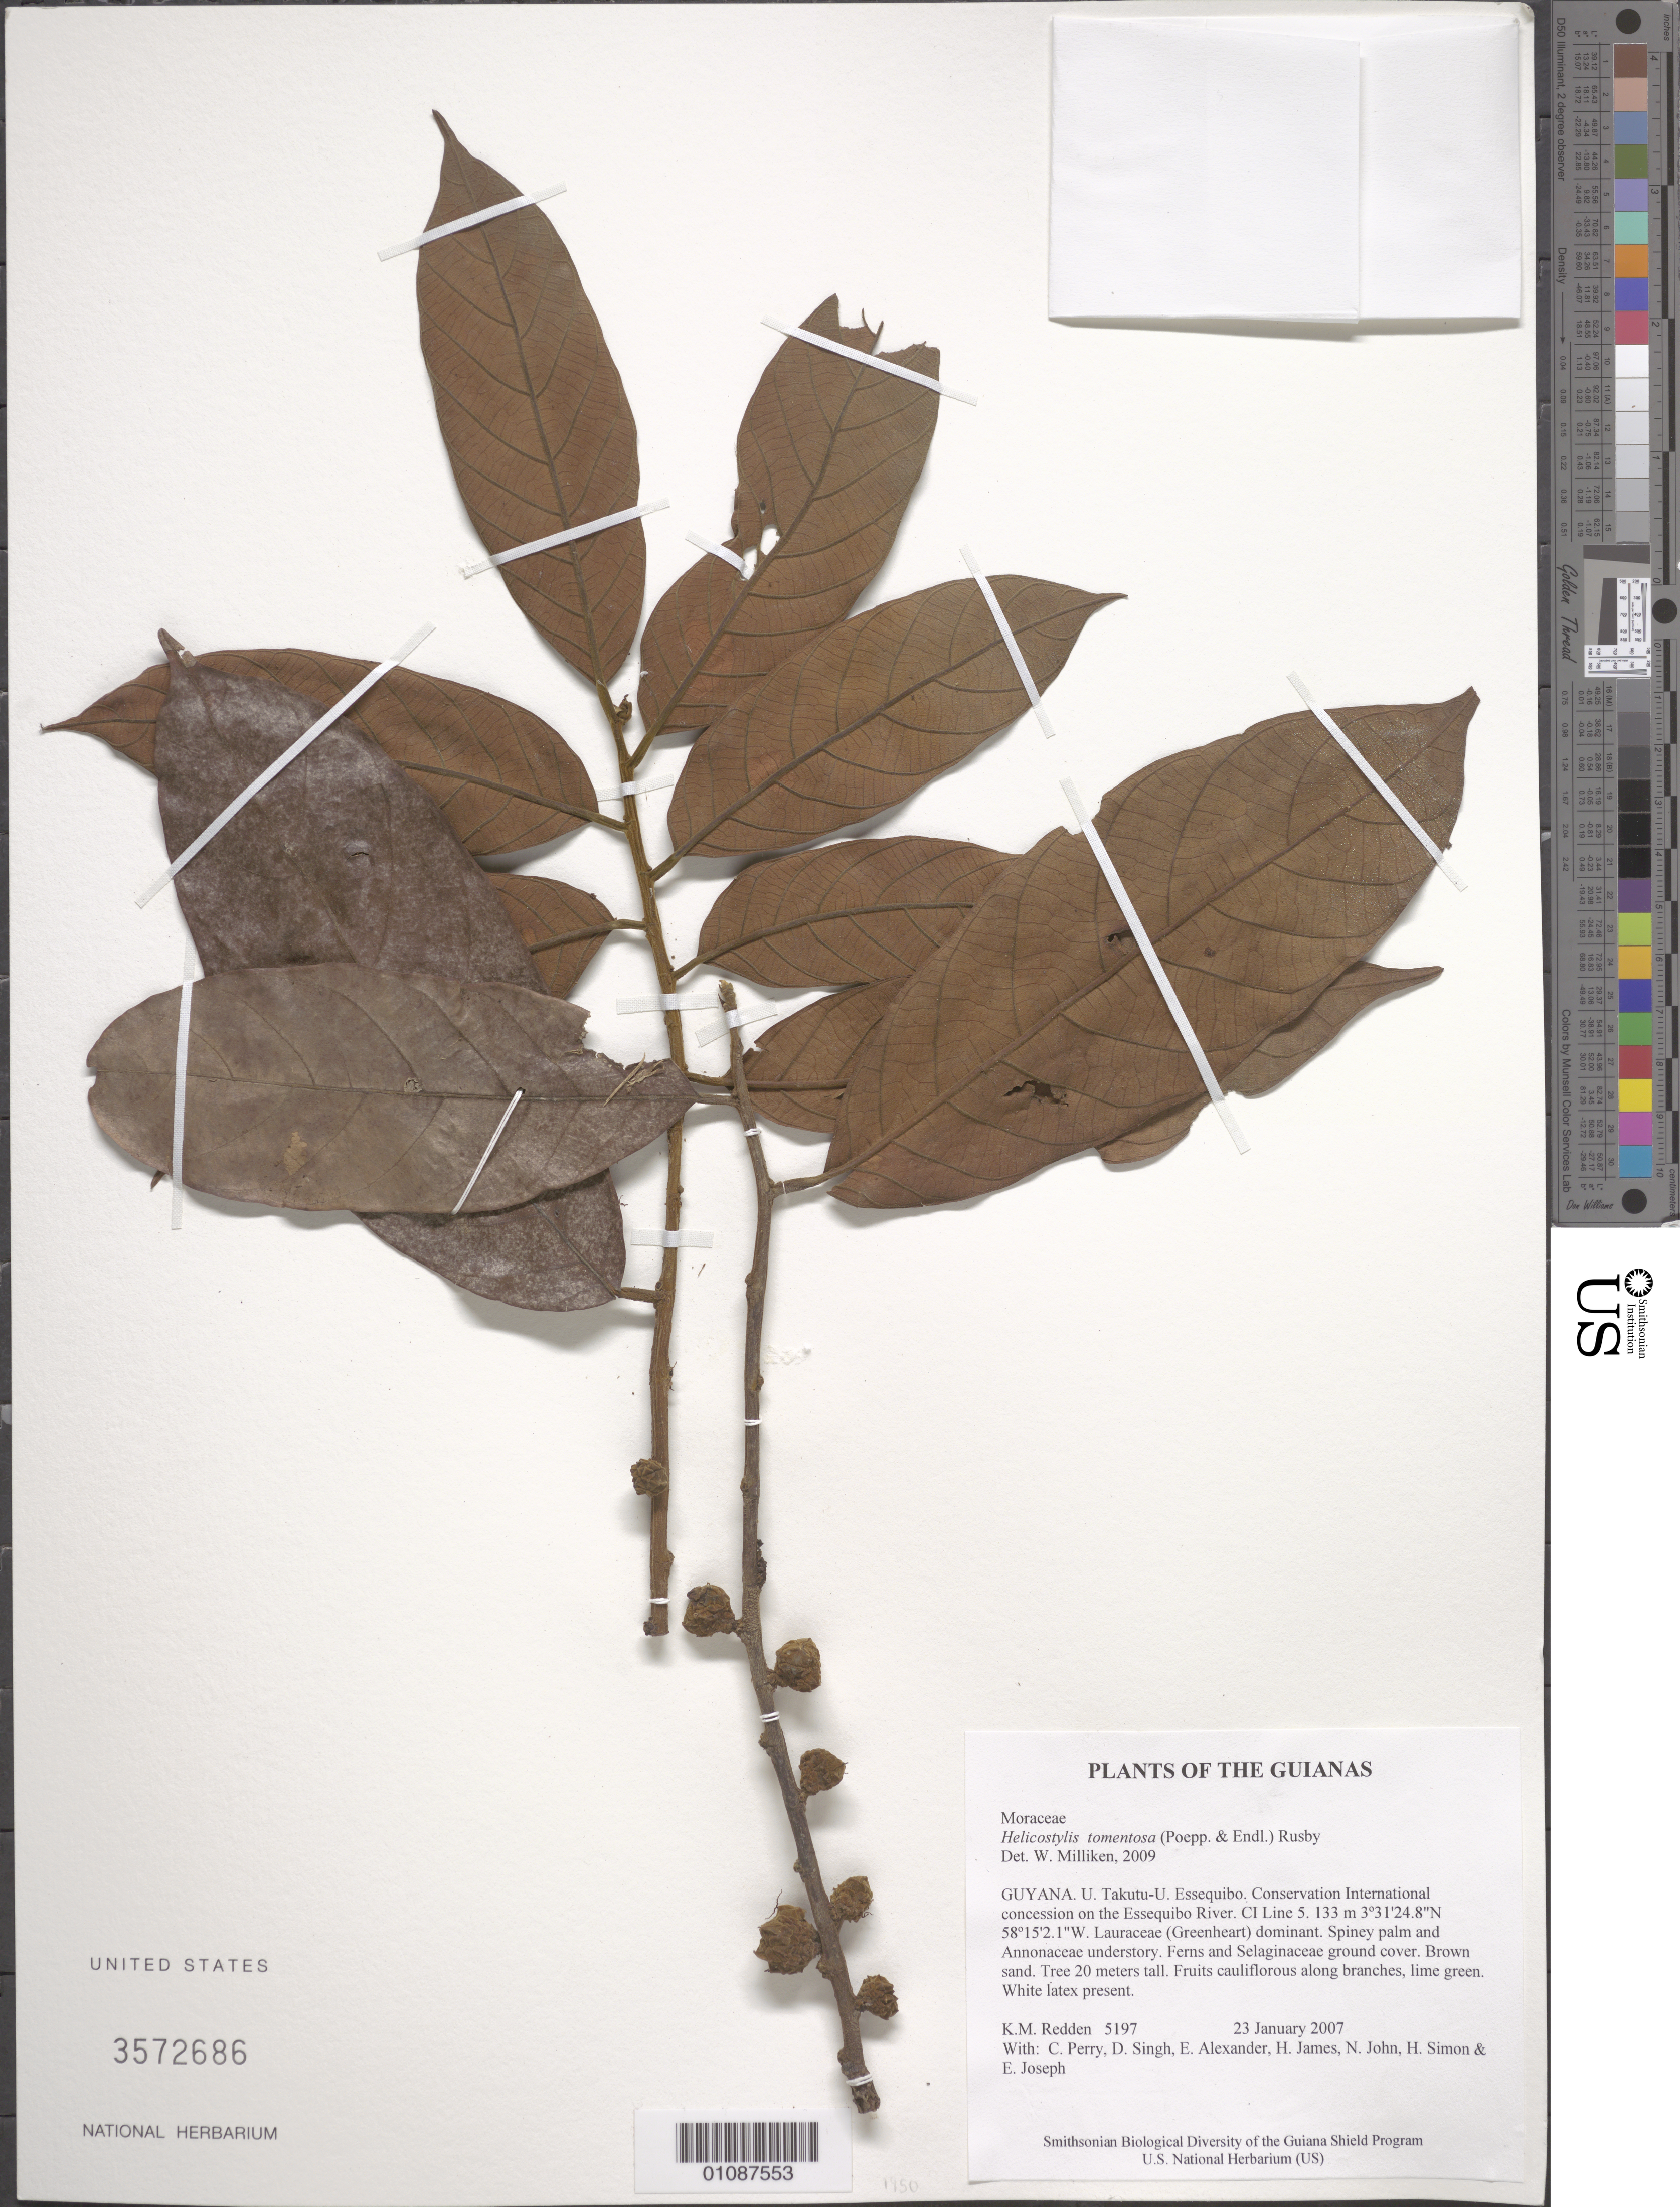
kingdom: Plantae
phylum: Tracheophyta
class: Magnoliopsida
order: Rosales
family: Moraceae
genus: Helicostylis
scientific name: Helicostylis tomentosa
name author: (Poepp. & Endl.) Rusby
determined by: Milliken, W., (UNITED KINGDOM)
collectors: K. M. Redden, C. Perry, D. Singh, E. Alexander, H. James, N. John, H. Simon & E. Joseph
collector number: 5197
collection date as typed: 23 January 2007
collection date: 2007-01-23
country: Guyana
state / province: U. Takutu-U. Essequibo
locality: Conservation International concession on the Essequibo River. CI Line 5.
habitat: Lauraceae (Greenheart) dominant. Spiny palm and Annonaceae understory. Ferns and Selaginaceae ground cover. Brown sand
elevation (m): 133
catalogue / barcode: US 3572686